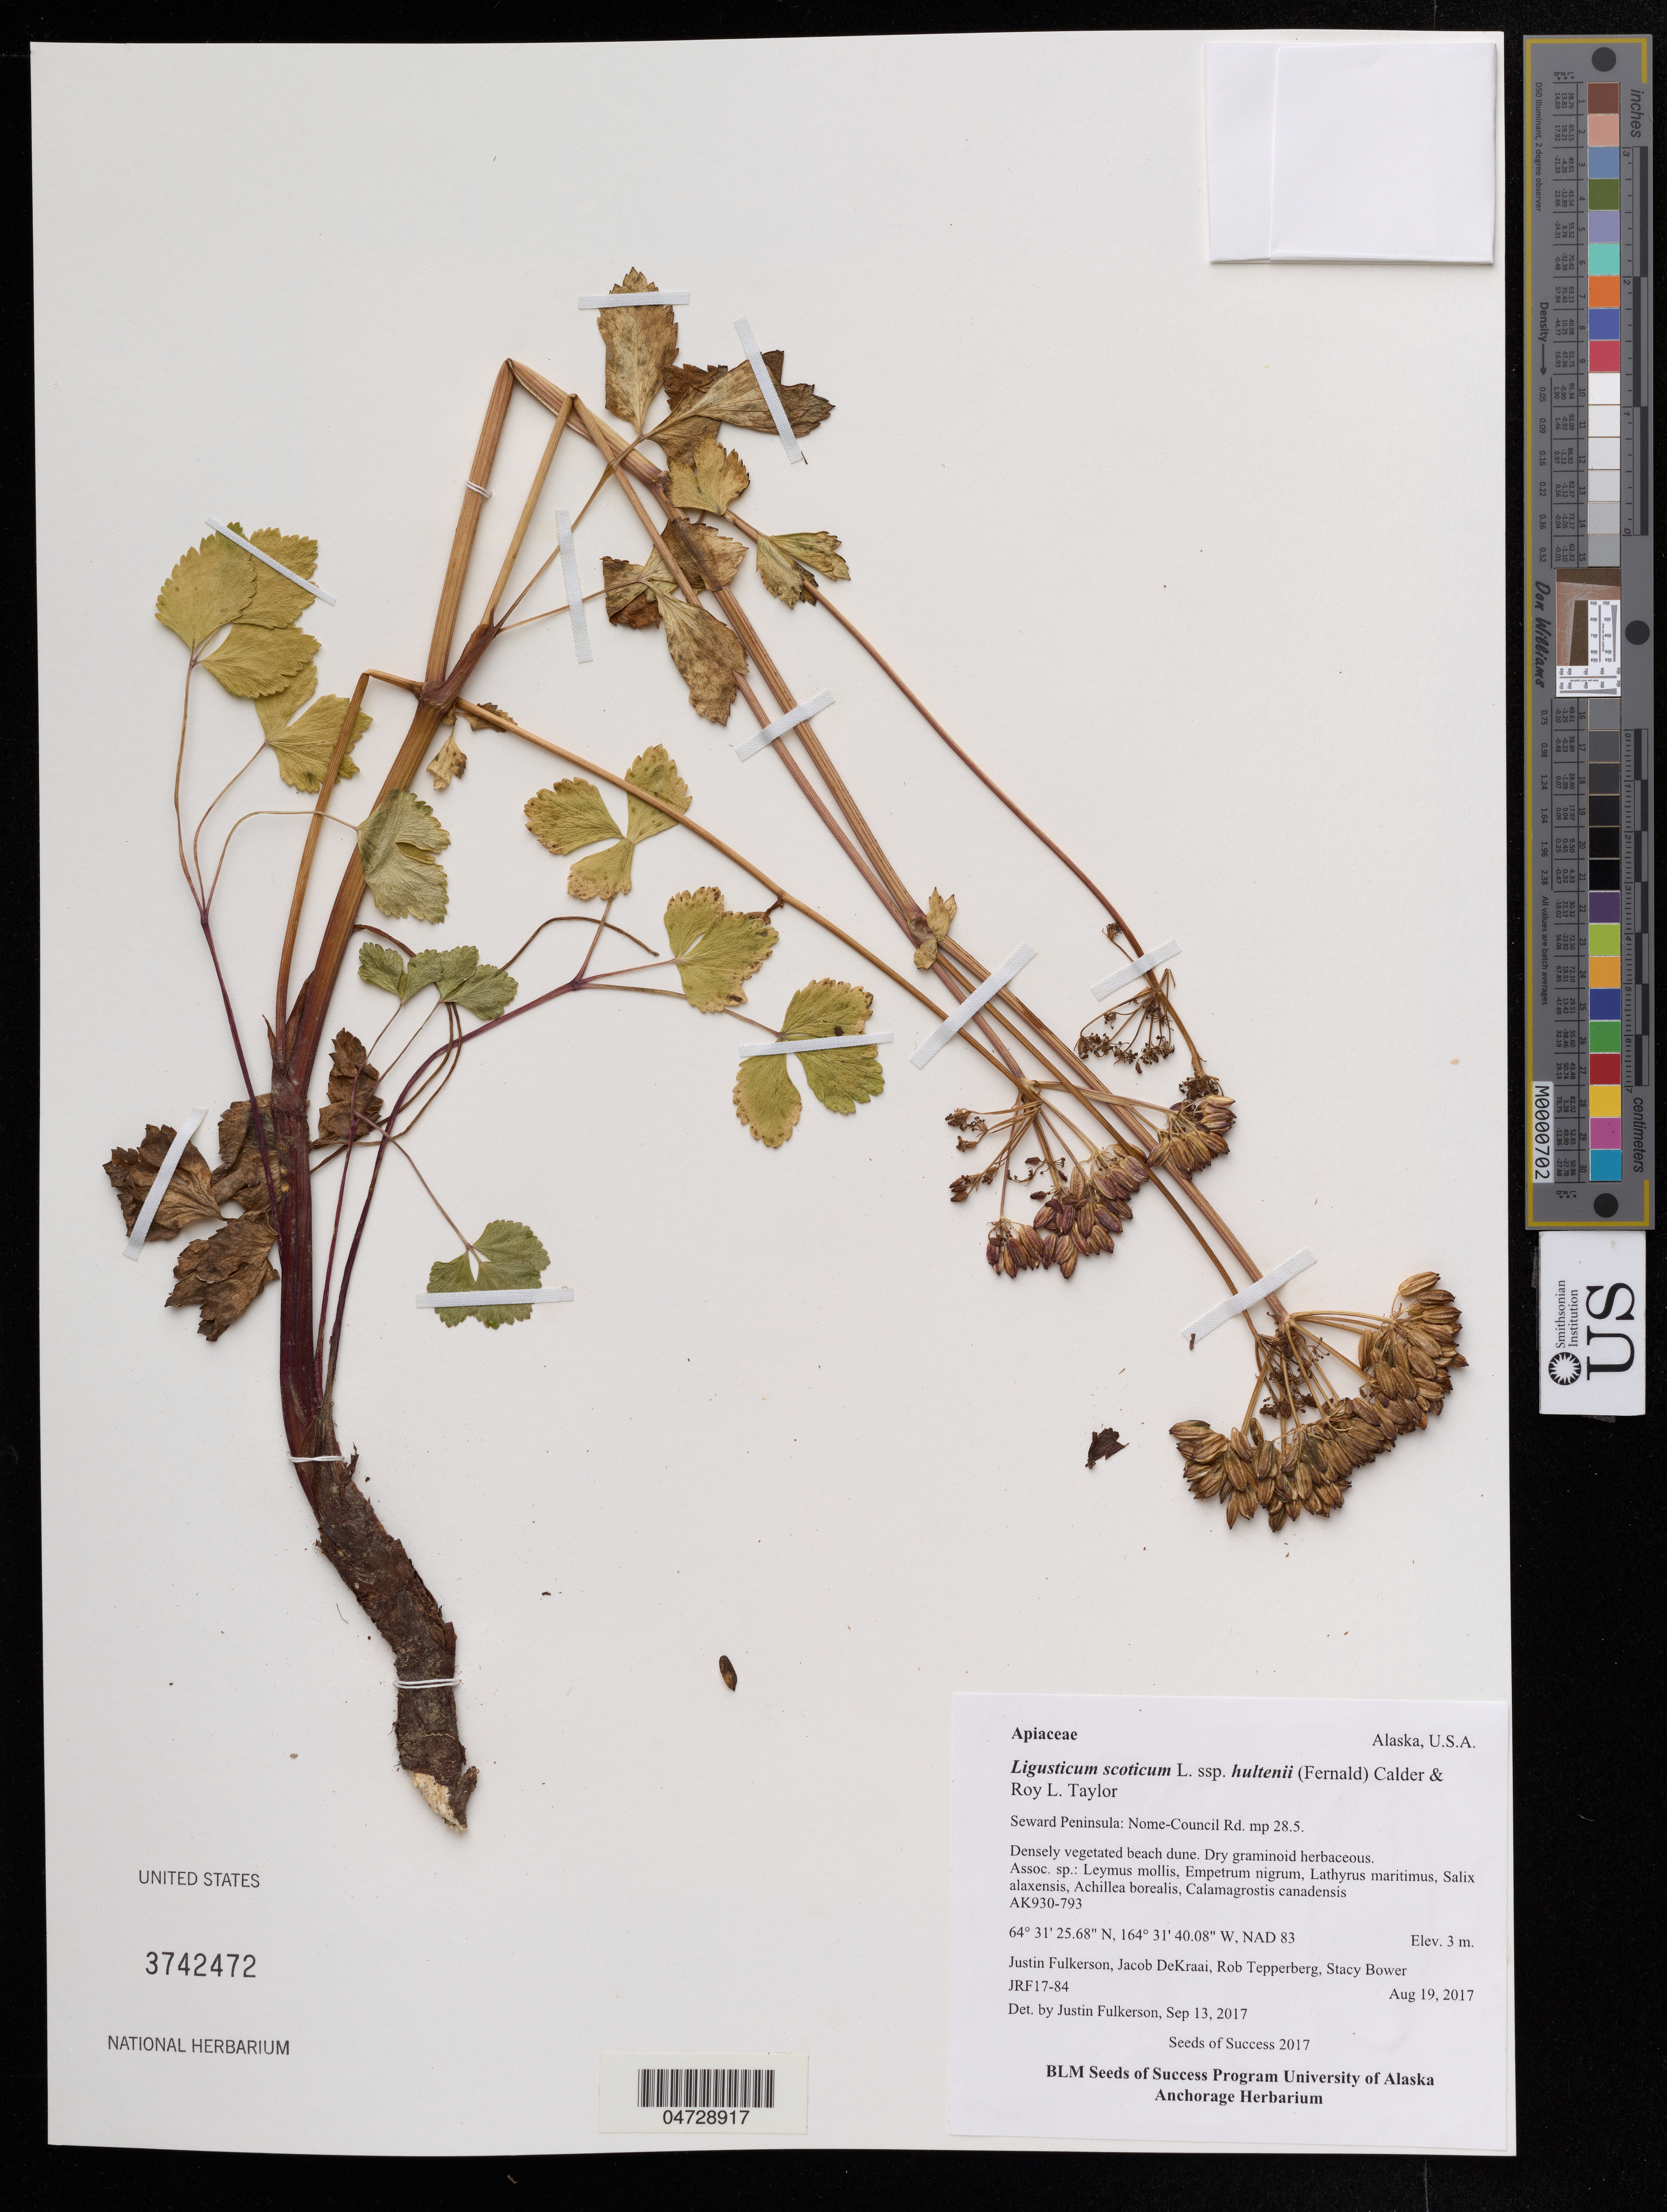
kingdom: Plantae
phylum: Tracheophyta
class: Magnoliopsida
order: Apiales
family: Apiaceae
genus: Ligusticum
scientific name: Ligusticum scoticum subsp. hultenii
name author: (Fernald) Calder & Roy L. Taylor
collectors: J. Fulkerson, J. Dekraai & R. Tepperberg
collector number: AK930-793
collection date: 2017-08-19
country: United States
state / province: Alaska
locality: Seward Peninsula: Nome-Council Rd. mp 28.5.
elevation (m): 3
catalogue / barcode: US 374272